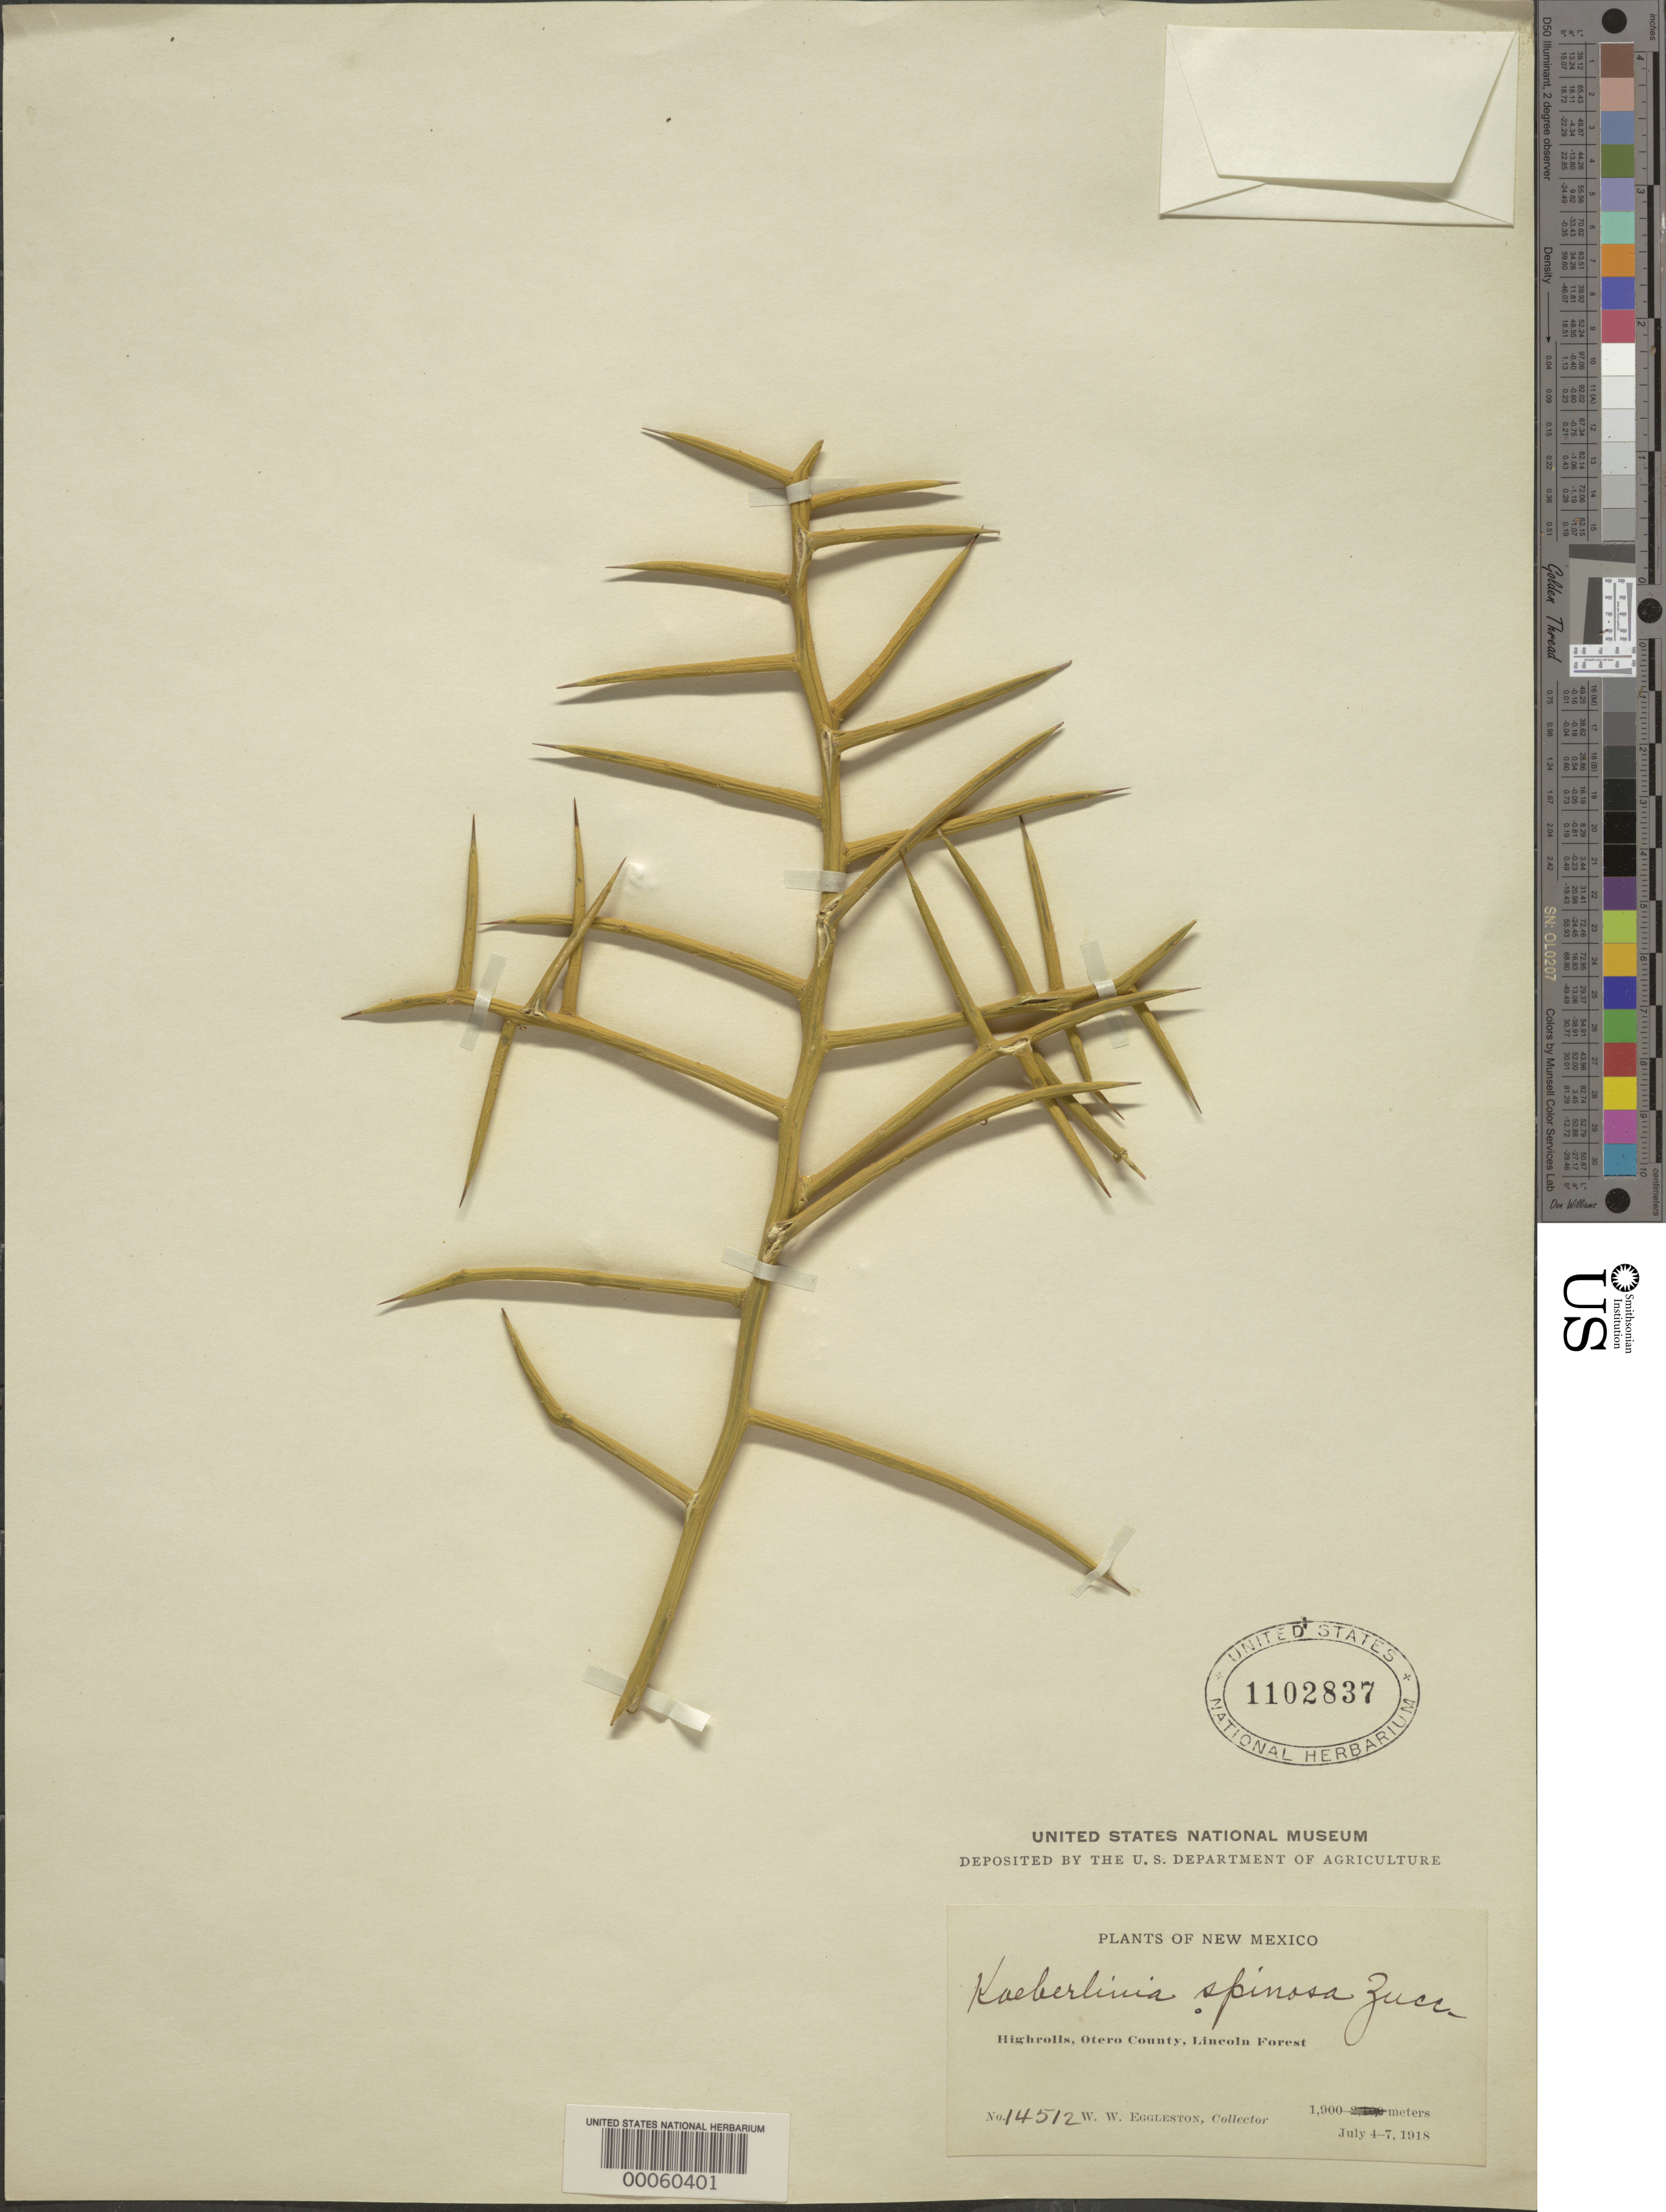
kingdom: Plantae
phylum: Tracheophyta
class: Magnoliopsida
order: Brassicales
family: Koeberliniaceae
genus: Koeberlinia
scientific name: Koeberlinia spinosa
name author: Zucc.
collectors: W. W. Eggleston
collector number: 14512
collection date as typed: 04 Jul 1918 to 07 Jul 1918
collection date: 1918-07-04/1918-07-07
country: United States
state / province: New Mexico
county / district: Otero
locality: Highrolls, lincoln forest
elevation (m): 1900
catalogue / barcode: US 1102837